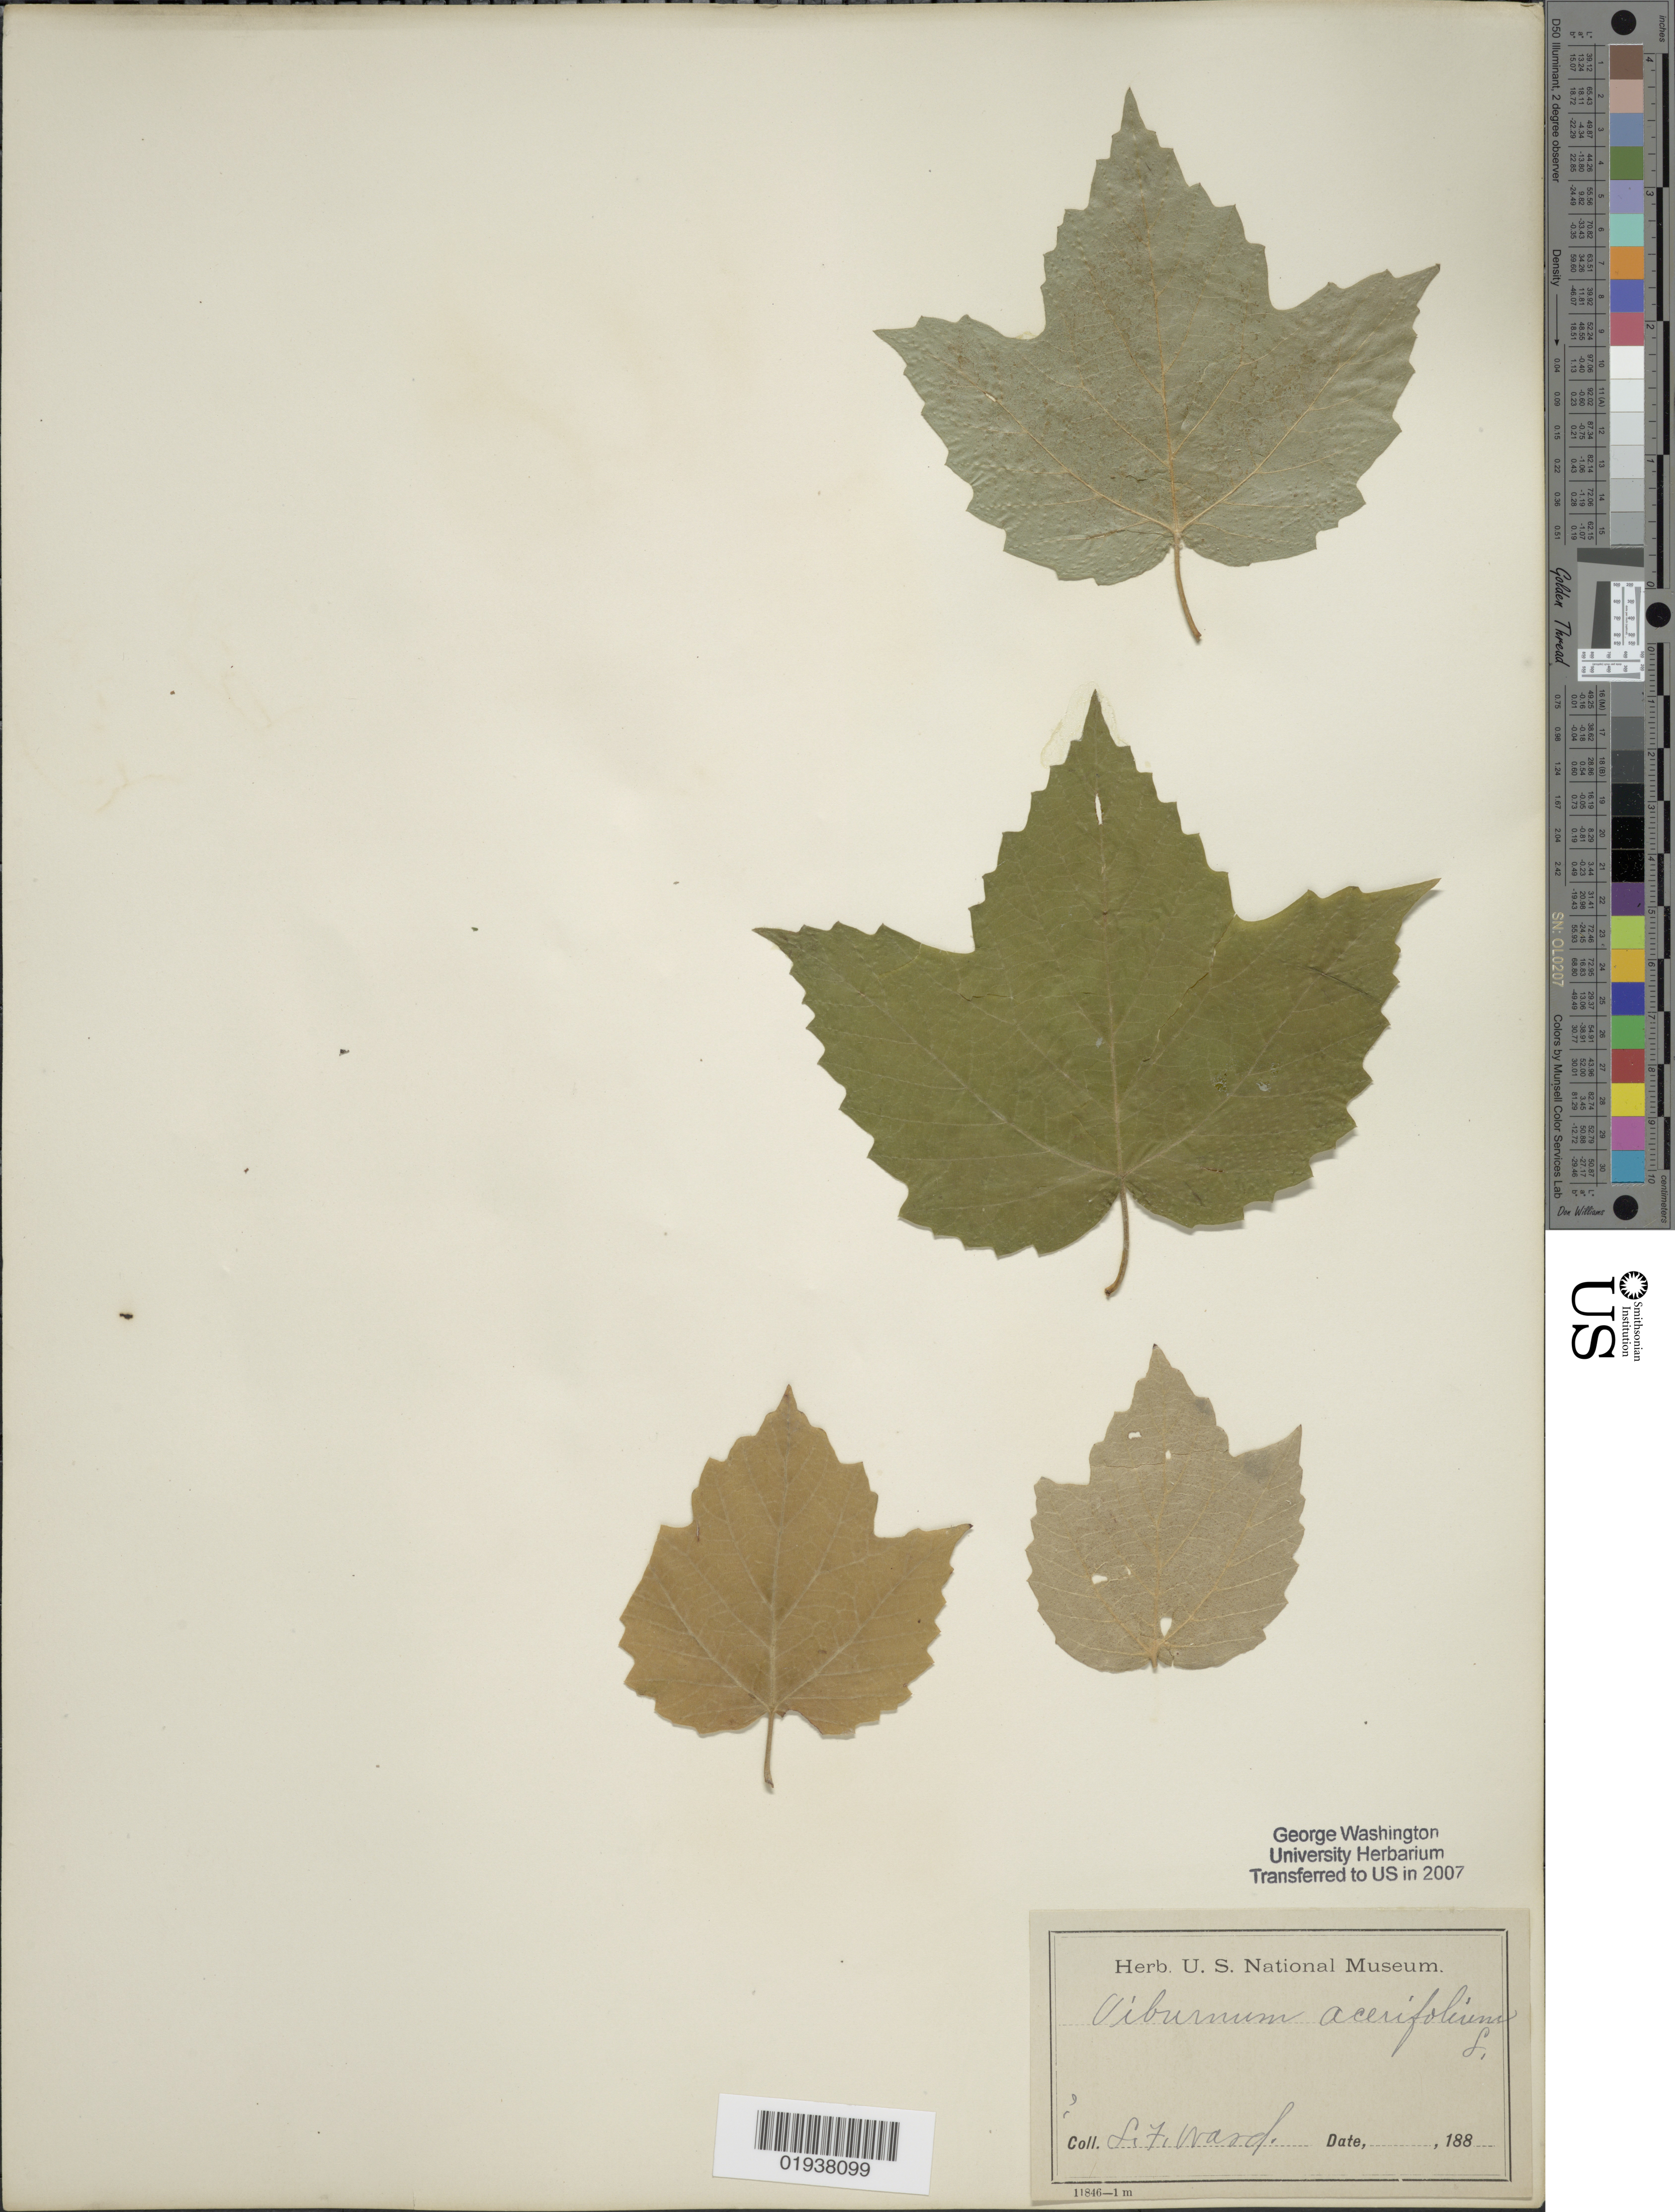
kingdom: Plantae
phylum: Tracheophyta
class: Magnoliopsida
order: Dipsacales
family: Viburnaceae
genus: Viburnum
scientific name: Viburnum acerifolium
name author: L.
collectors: L. Ward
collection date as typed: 188